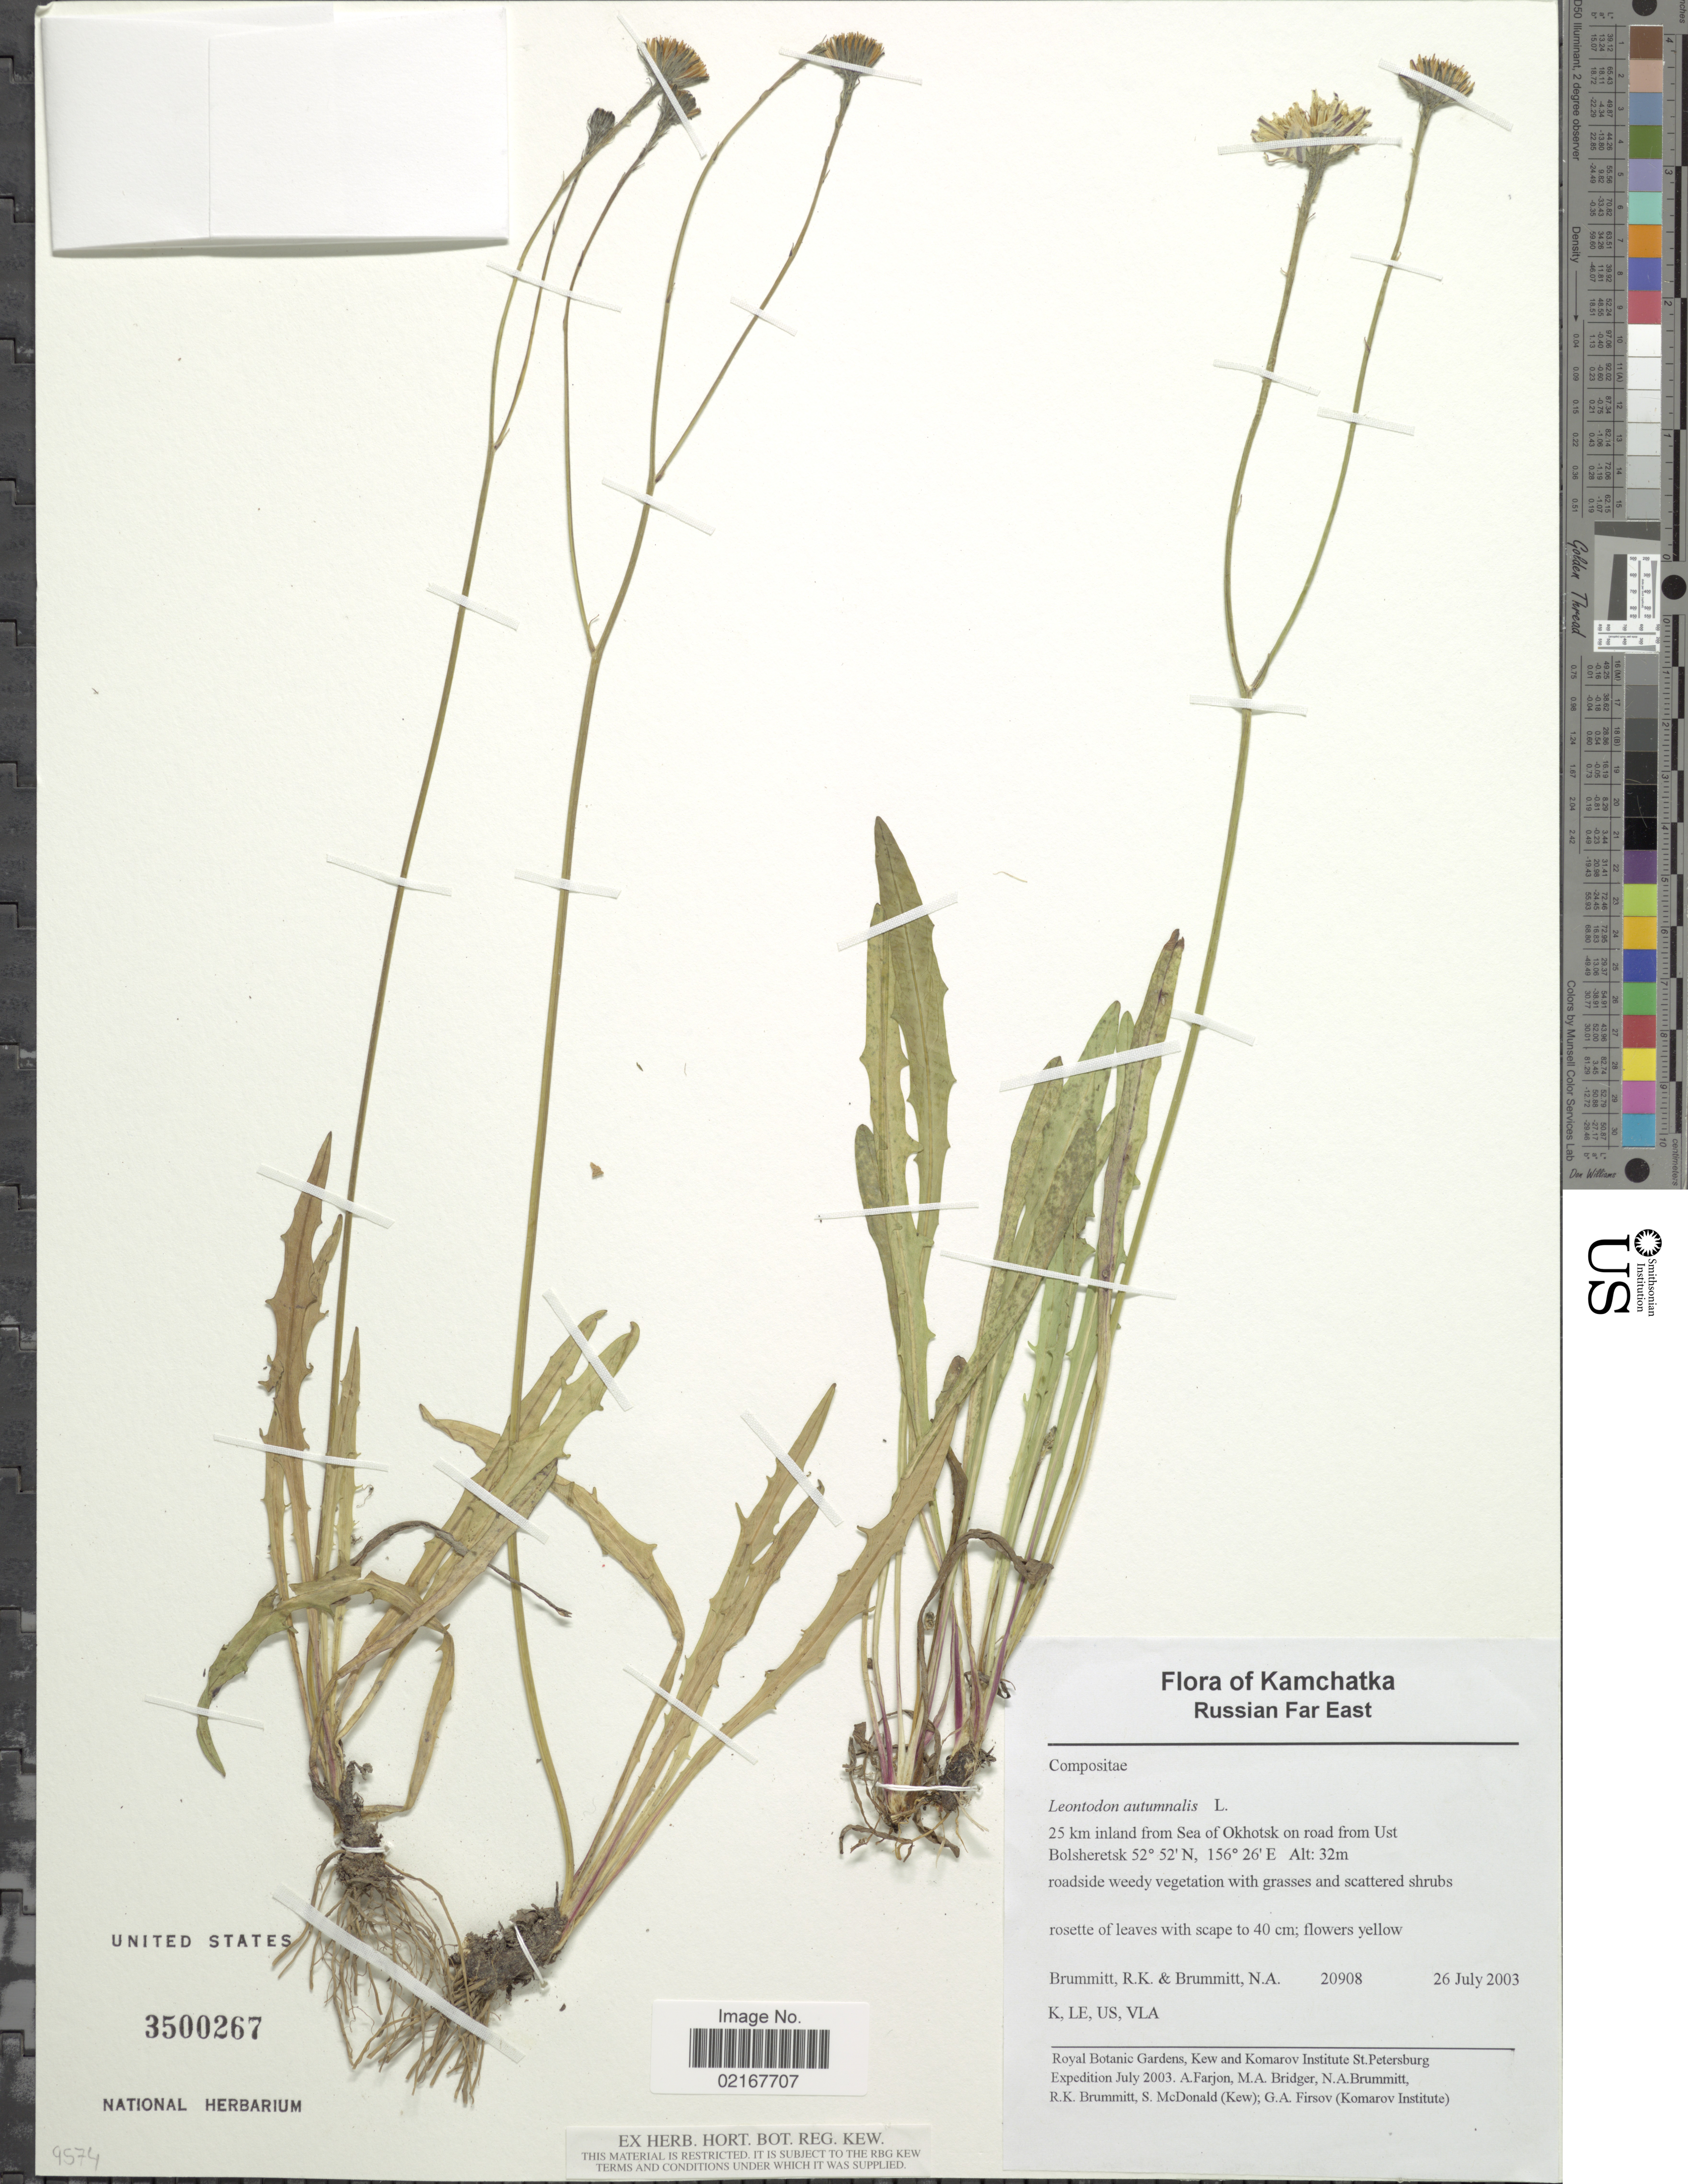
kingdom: Plantae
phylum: Tracheophyta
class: Magnoliopsida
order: Asterales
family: Asteraceae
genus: Scorzoneroides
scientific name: Scorzoneroides autumnalis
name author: (L.) Moench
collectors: R. K. Brummitt & N. A . Brummitt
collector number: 20908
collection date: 2003-07-26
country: Russian Federation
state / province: Kamchatka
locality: Russian Far East, 25 km inland from Sea of Okhotsk on road from Ust Bolsheretsk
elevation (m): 32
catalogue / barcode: US 3500267